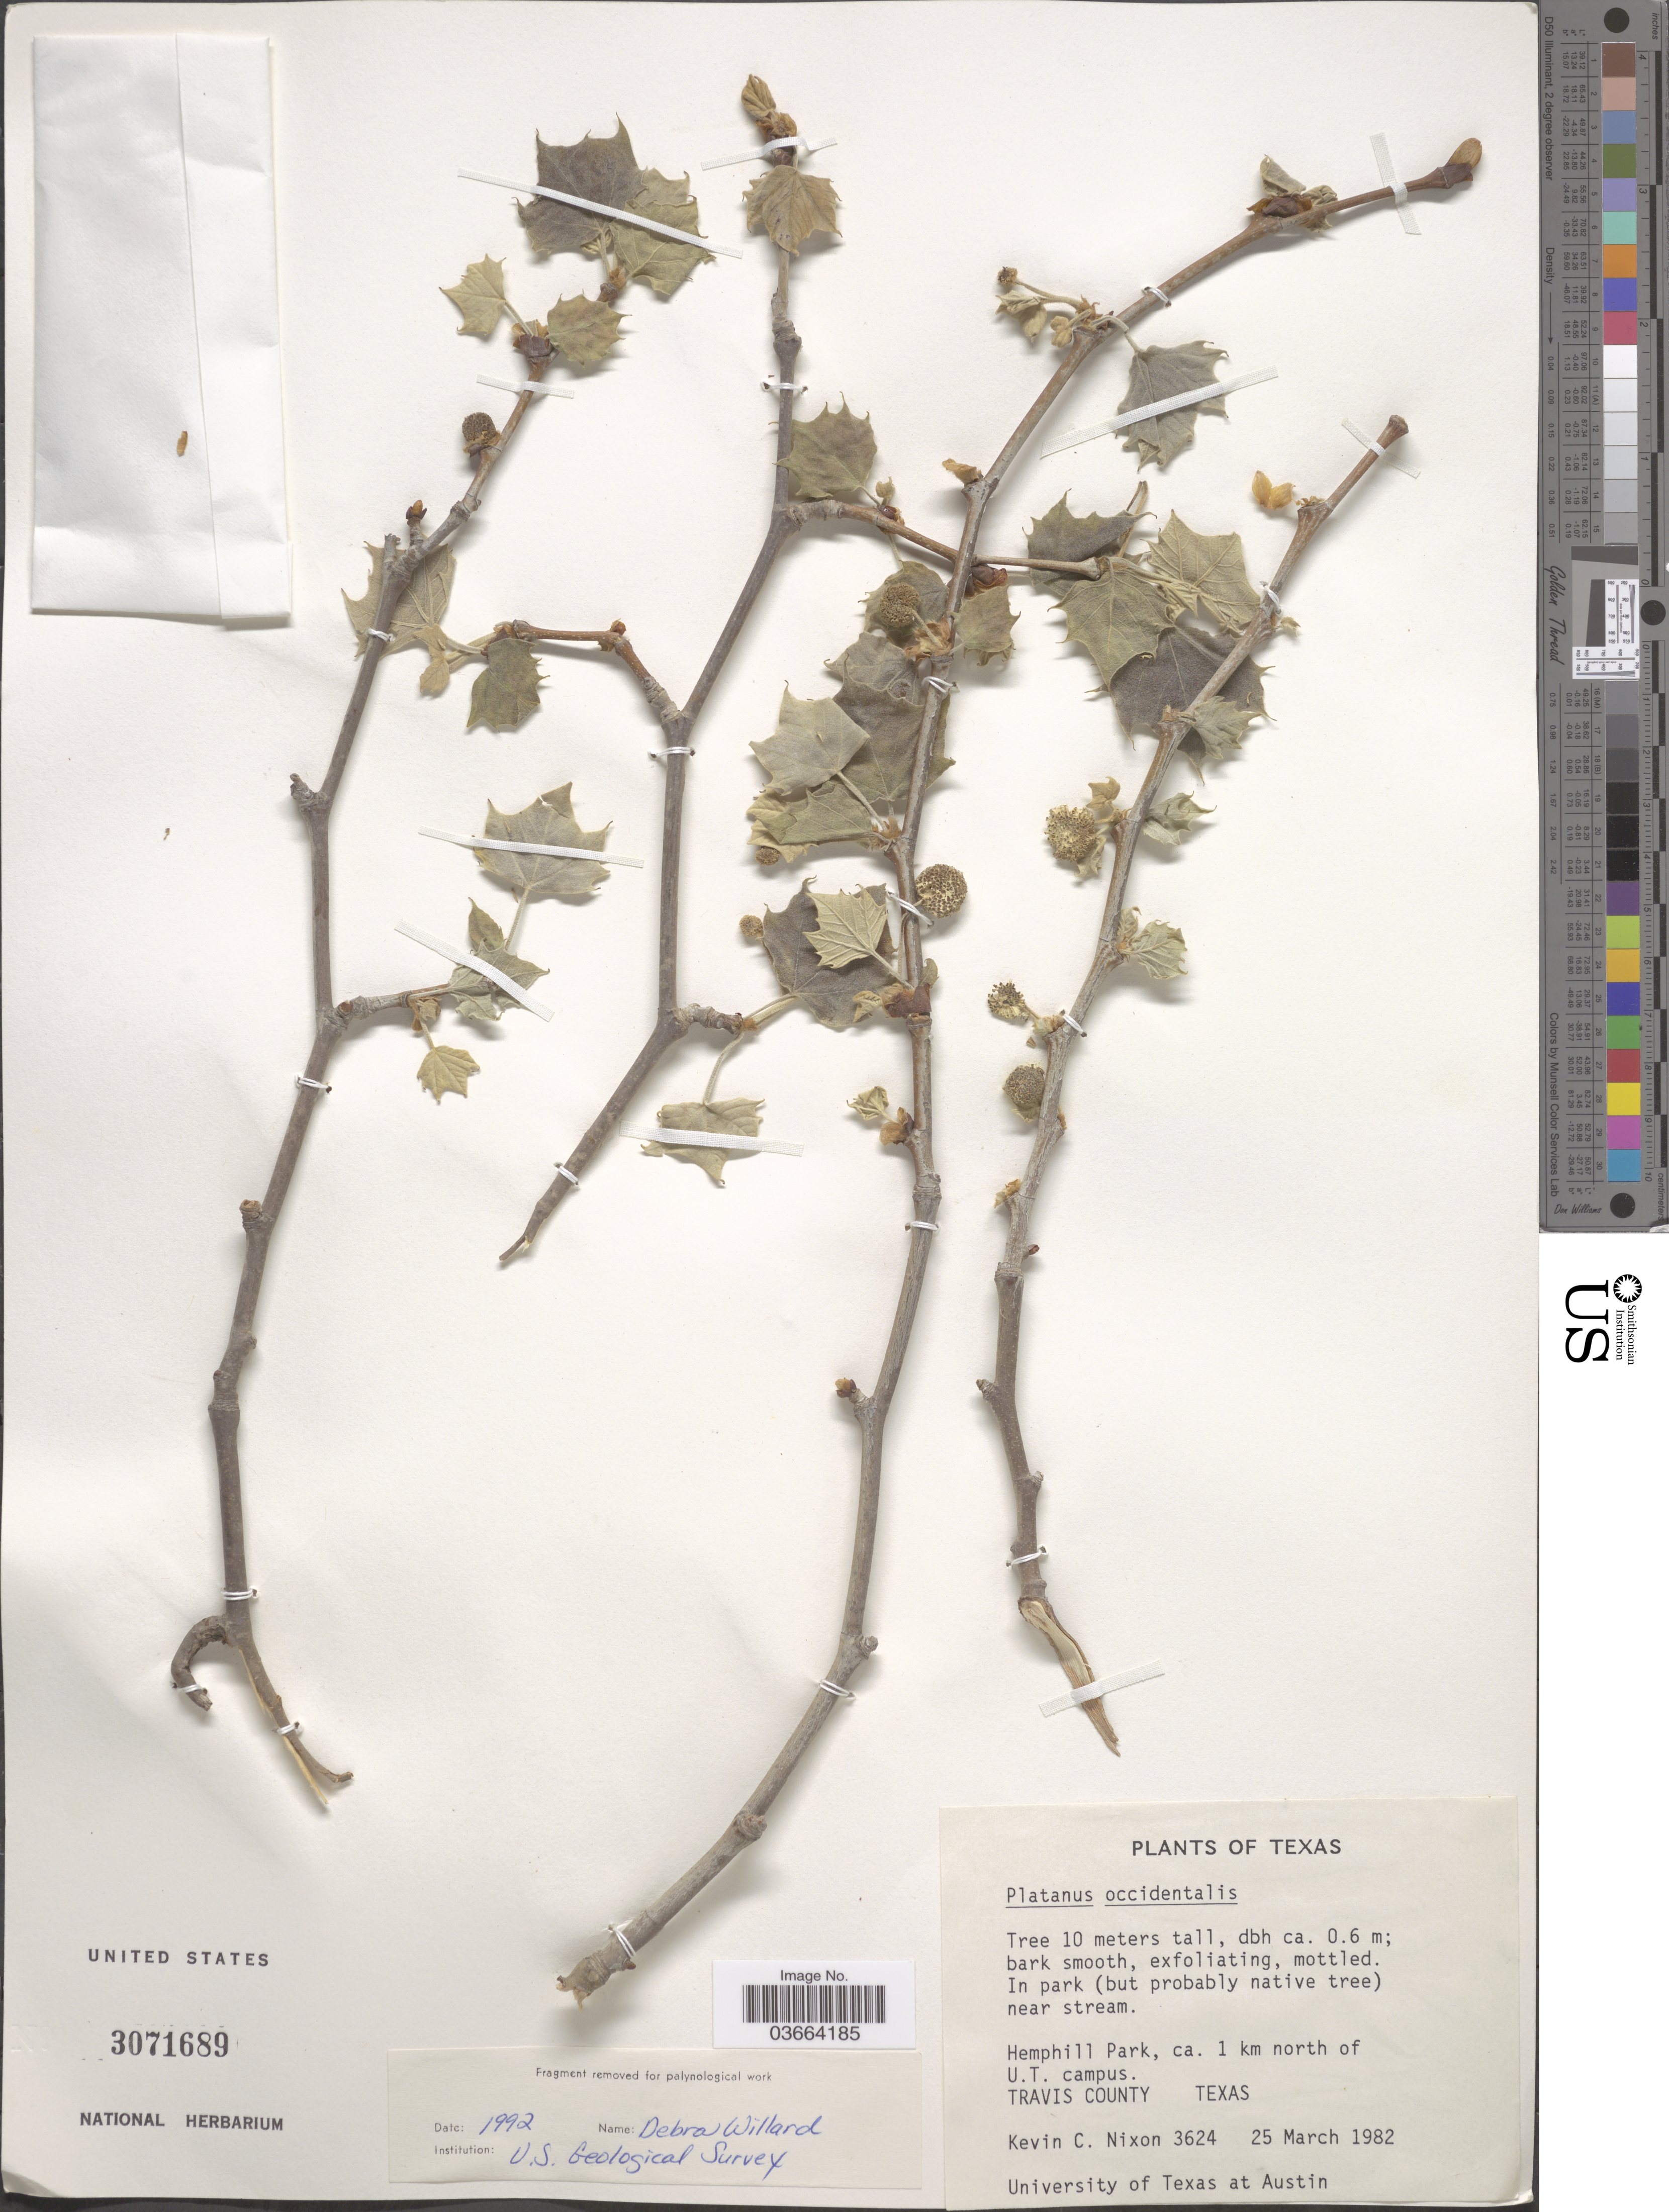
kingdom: Plantae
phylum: Tracheophyta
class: Magnoliopsida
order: Proteales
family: Platanaceae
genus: Platanus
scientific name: Platanus occidentalis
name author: L.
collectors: K. Nixon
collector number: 3624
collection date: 1982-03-25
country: United States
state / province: Texas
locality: Hemphill Park, ca 1 km north of U. T. campus. Travis County.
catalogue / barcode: US 3071689